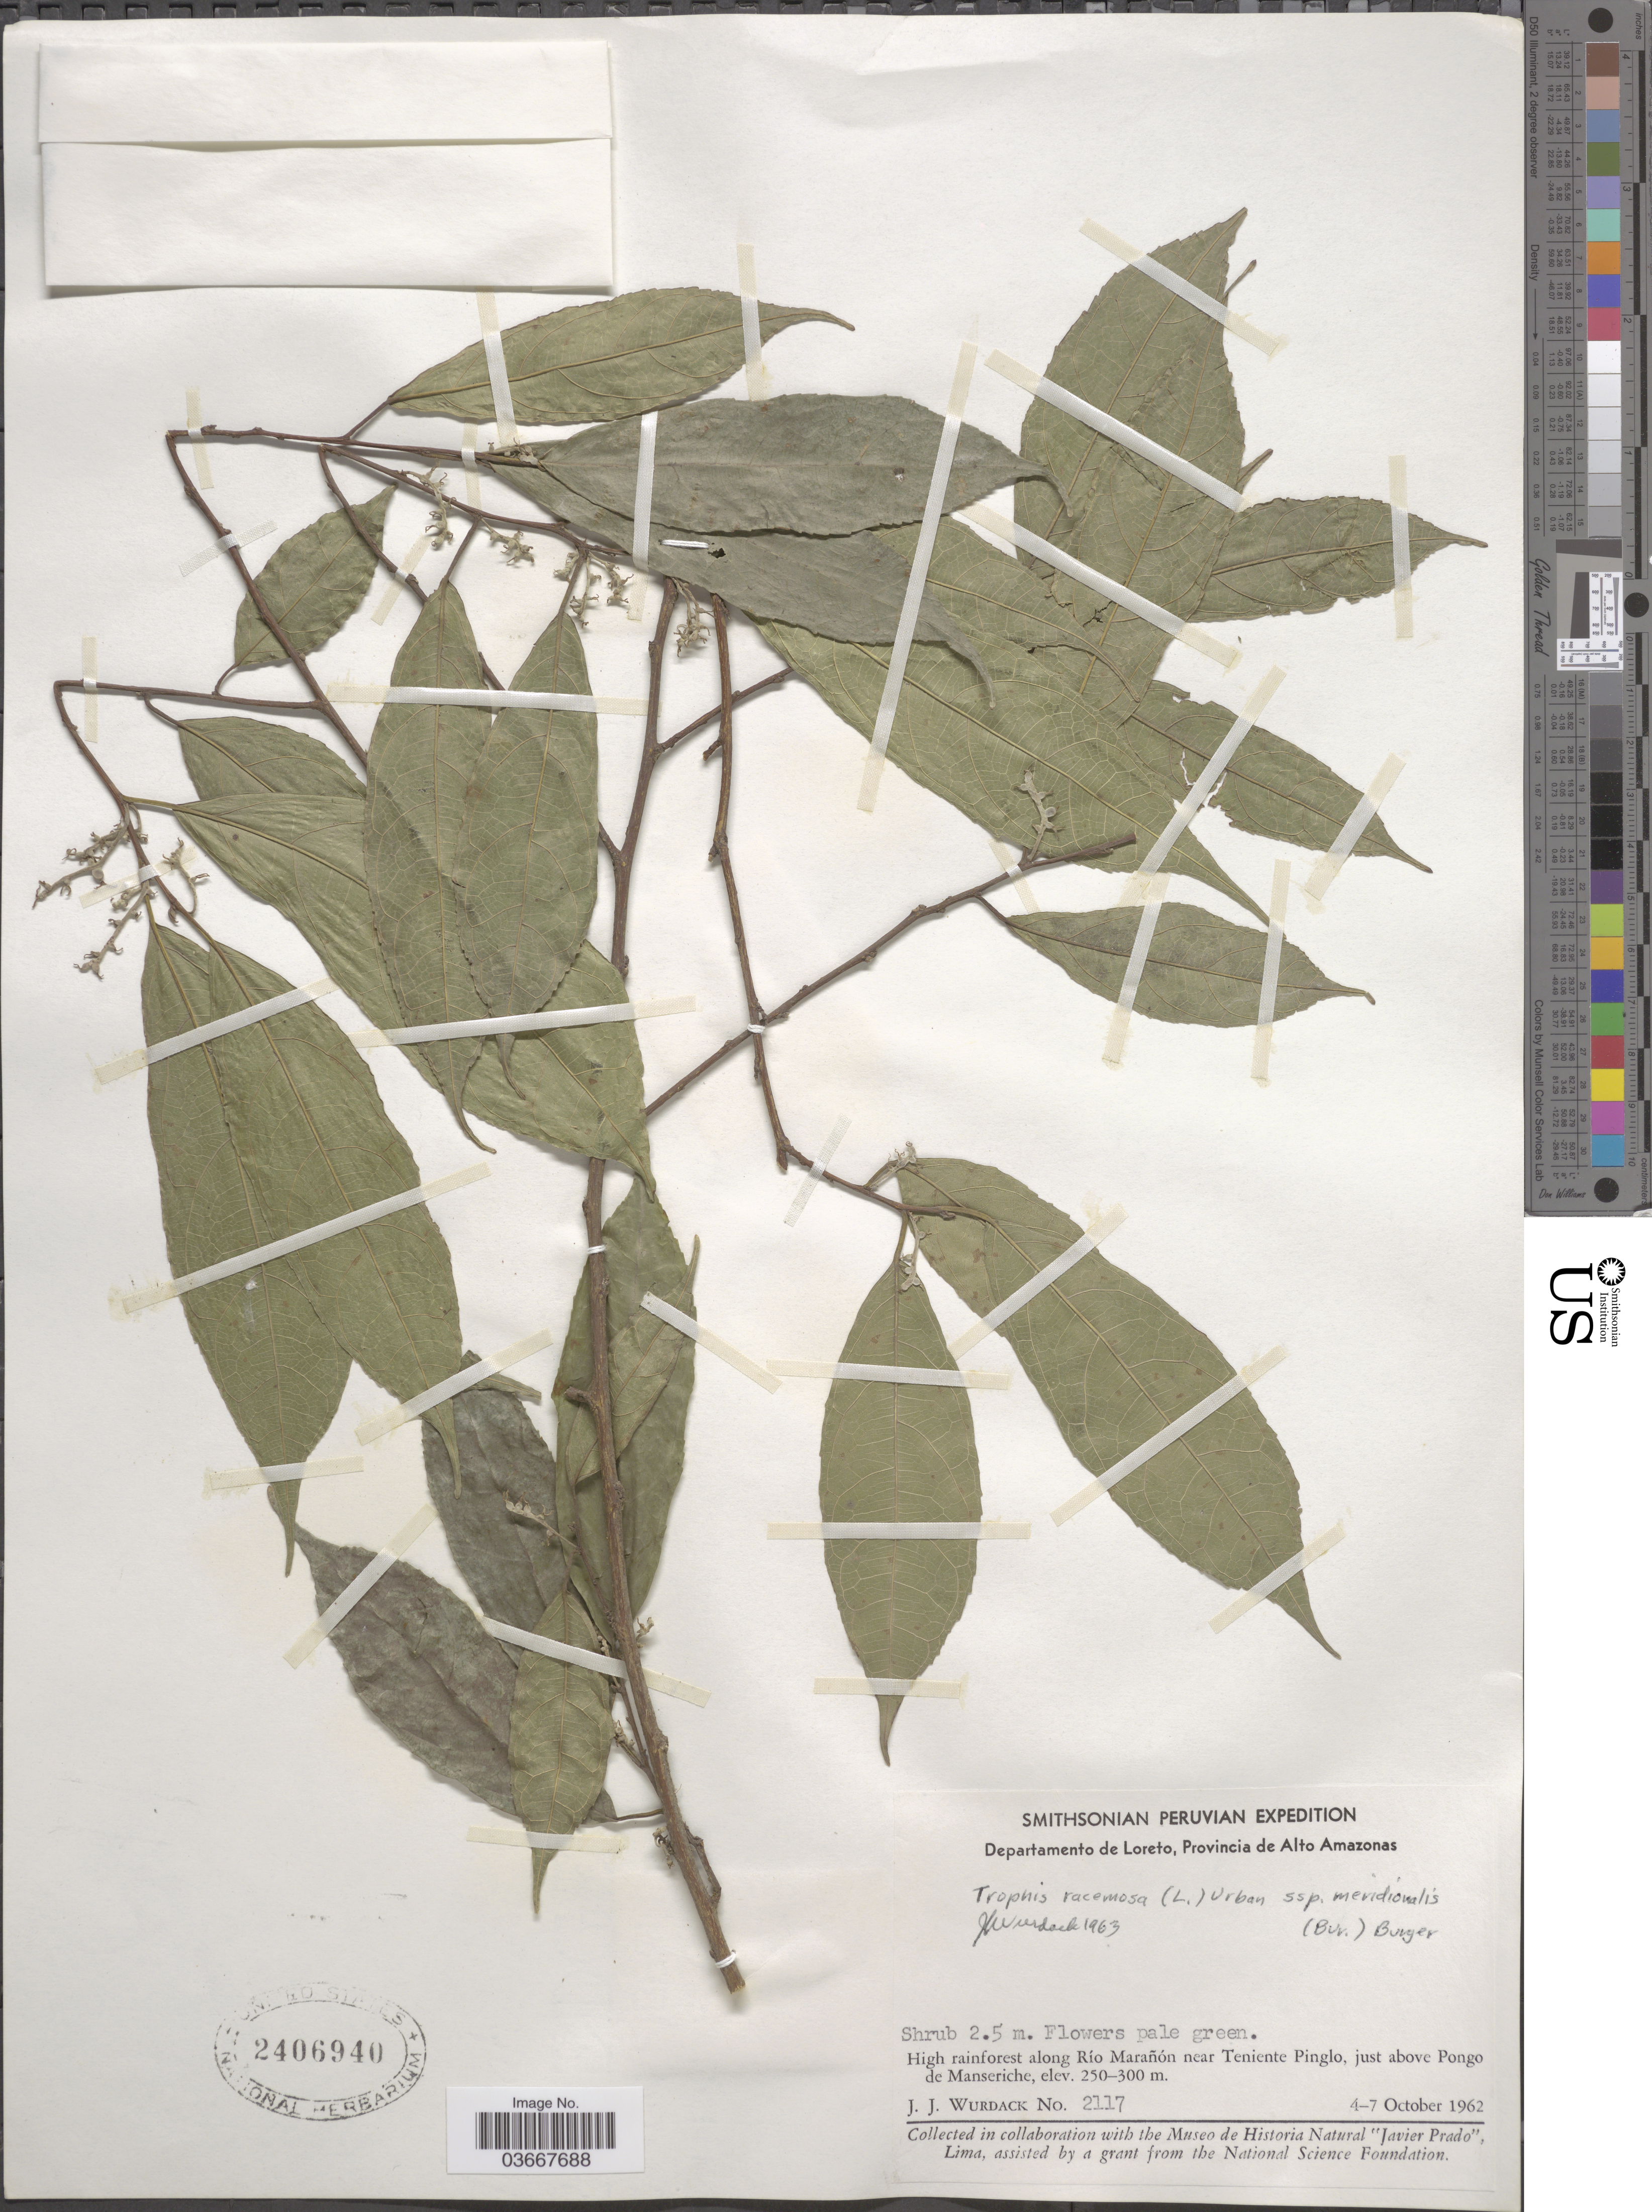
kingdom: Plantae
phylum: Tracheophyta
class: Magnoliopsida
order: Rosales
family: Moraceae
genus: Trophis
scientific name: Trophis racemosa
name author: (L.) Urb.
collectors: J. J. Wurdack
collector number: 2117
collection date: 1962-10-04/1962-10-07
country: Peru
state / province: Amazonas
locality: Departamento de Loreto, Provincia de Alto Amazonas. High rainforest along Río Marañón near Teniente Pinglo, just above Pongo de Manseriche.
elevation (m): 250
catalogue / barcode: US 2406940